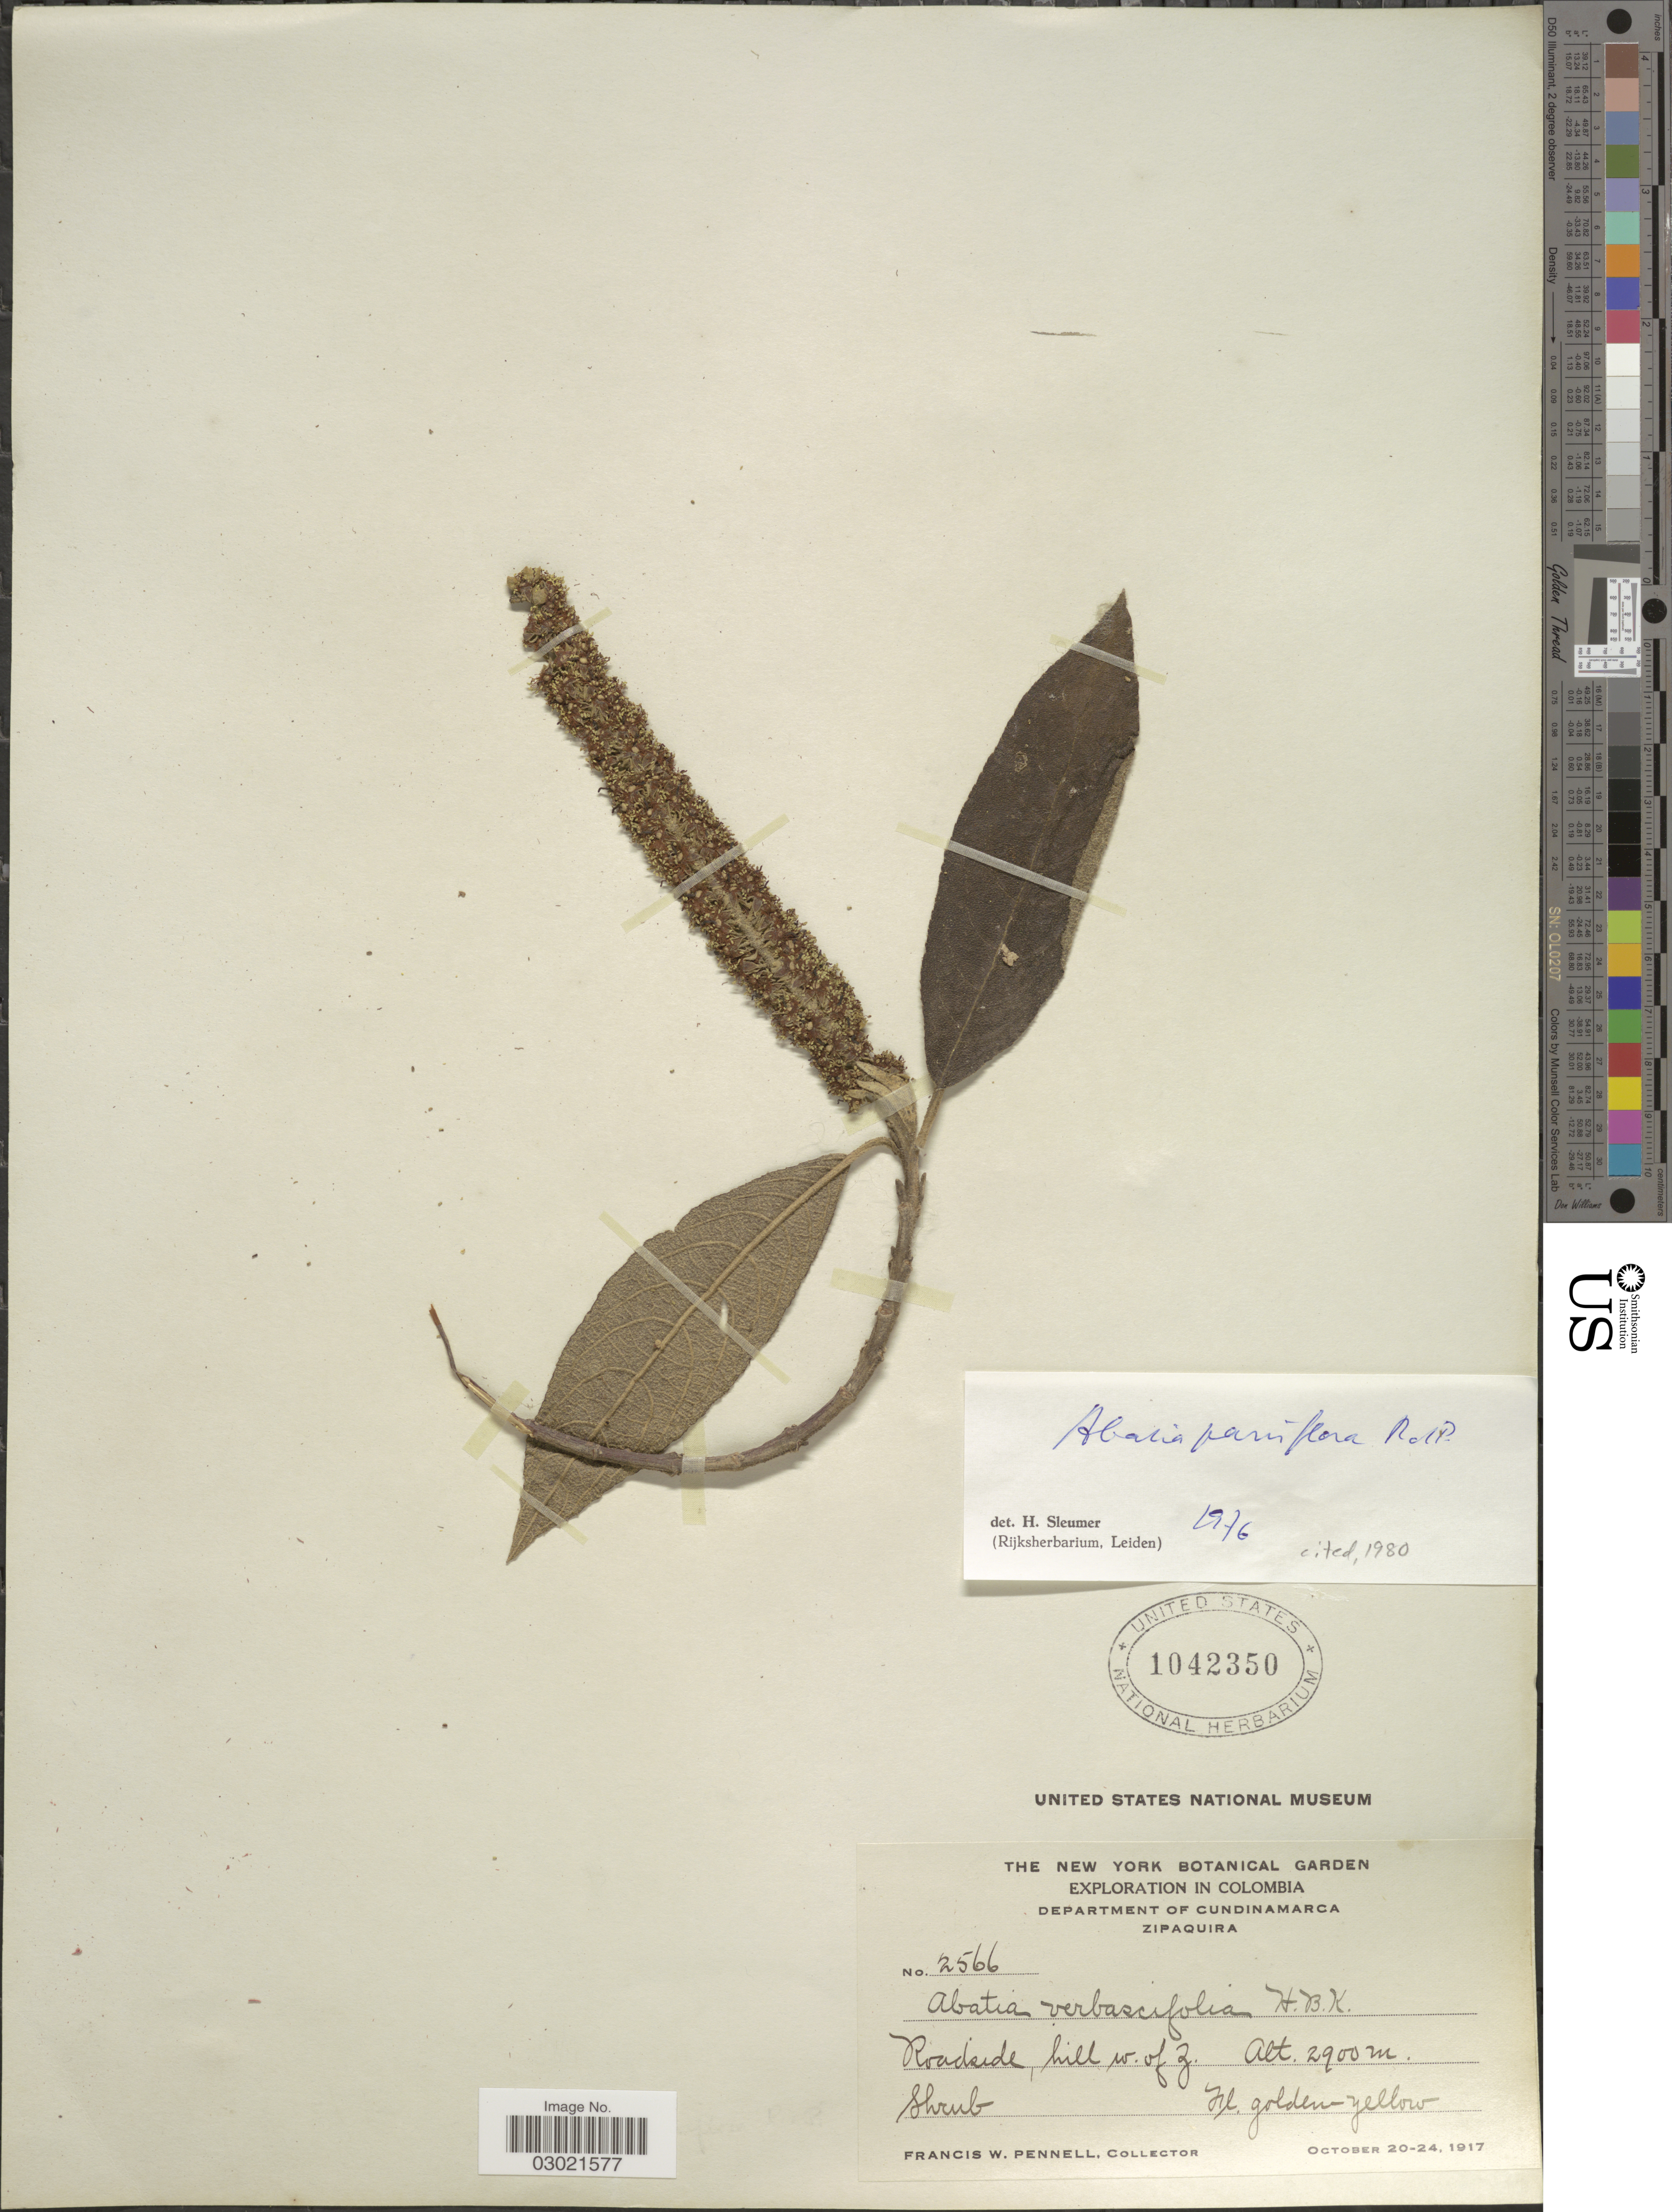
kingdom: Plantae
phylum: Tracheophyta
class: Magnoliopsida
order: Malpighiales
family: Salicaceae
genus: Abatia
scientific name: Abatia parviflora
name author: Ruiz & Pav.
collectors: F. W. Pennell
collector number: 2566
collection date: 1917-10-20/1917-10-24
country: Colombia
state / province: Cundinamarca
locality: Department of Cundinamarca. Zipaquira. Roadside, hill w. of Z.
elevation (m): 2900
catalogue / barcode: US 1042350